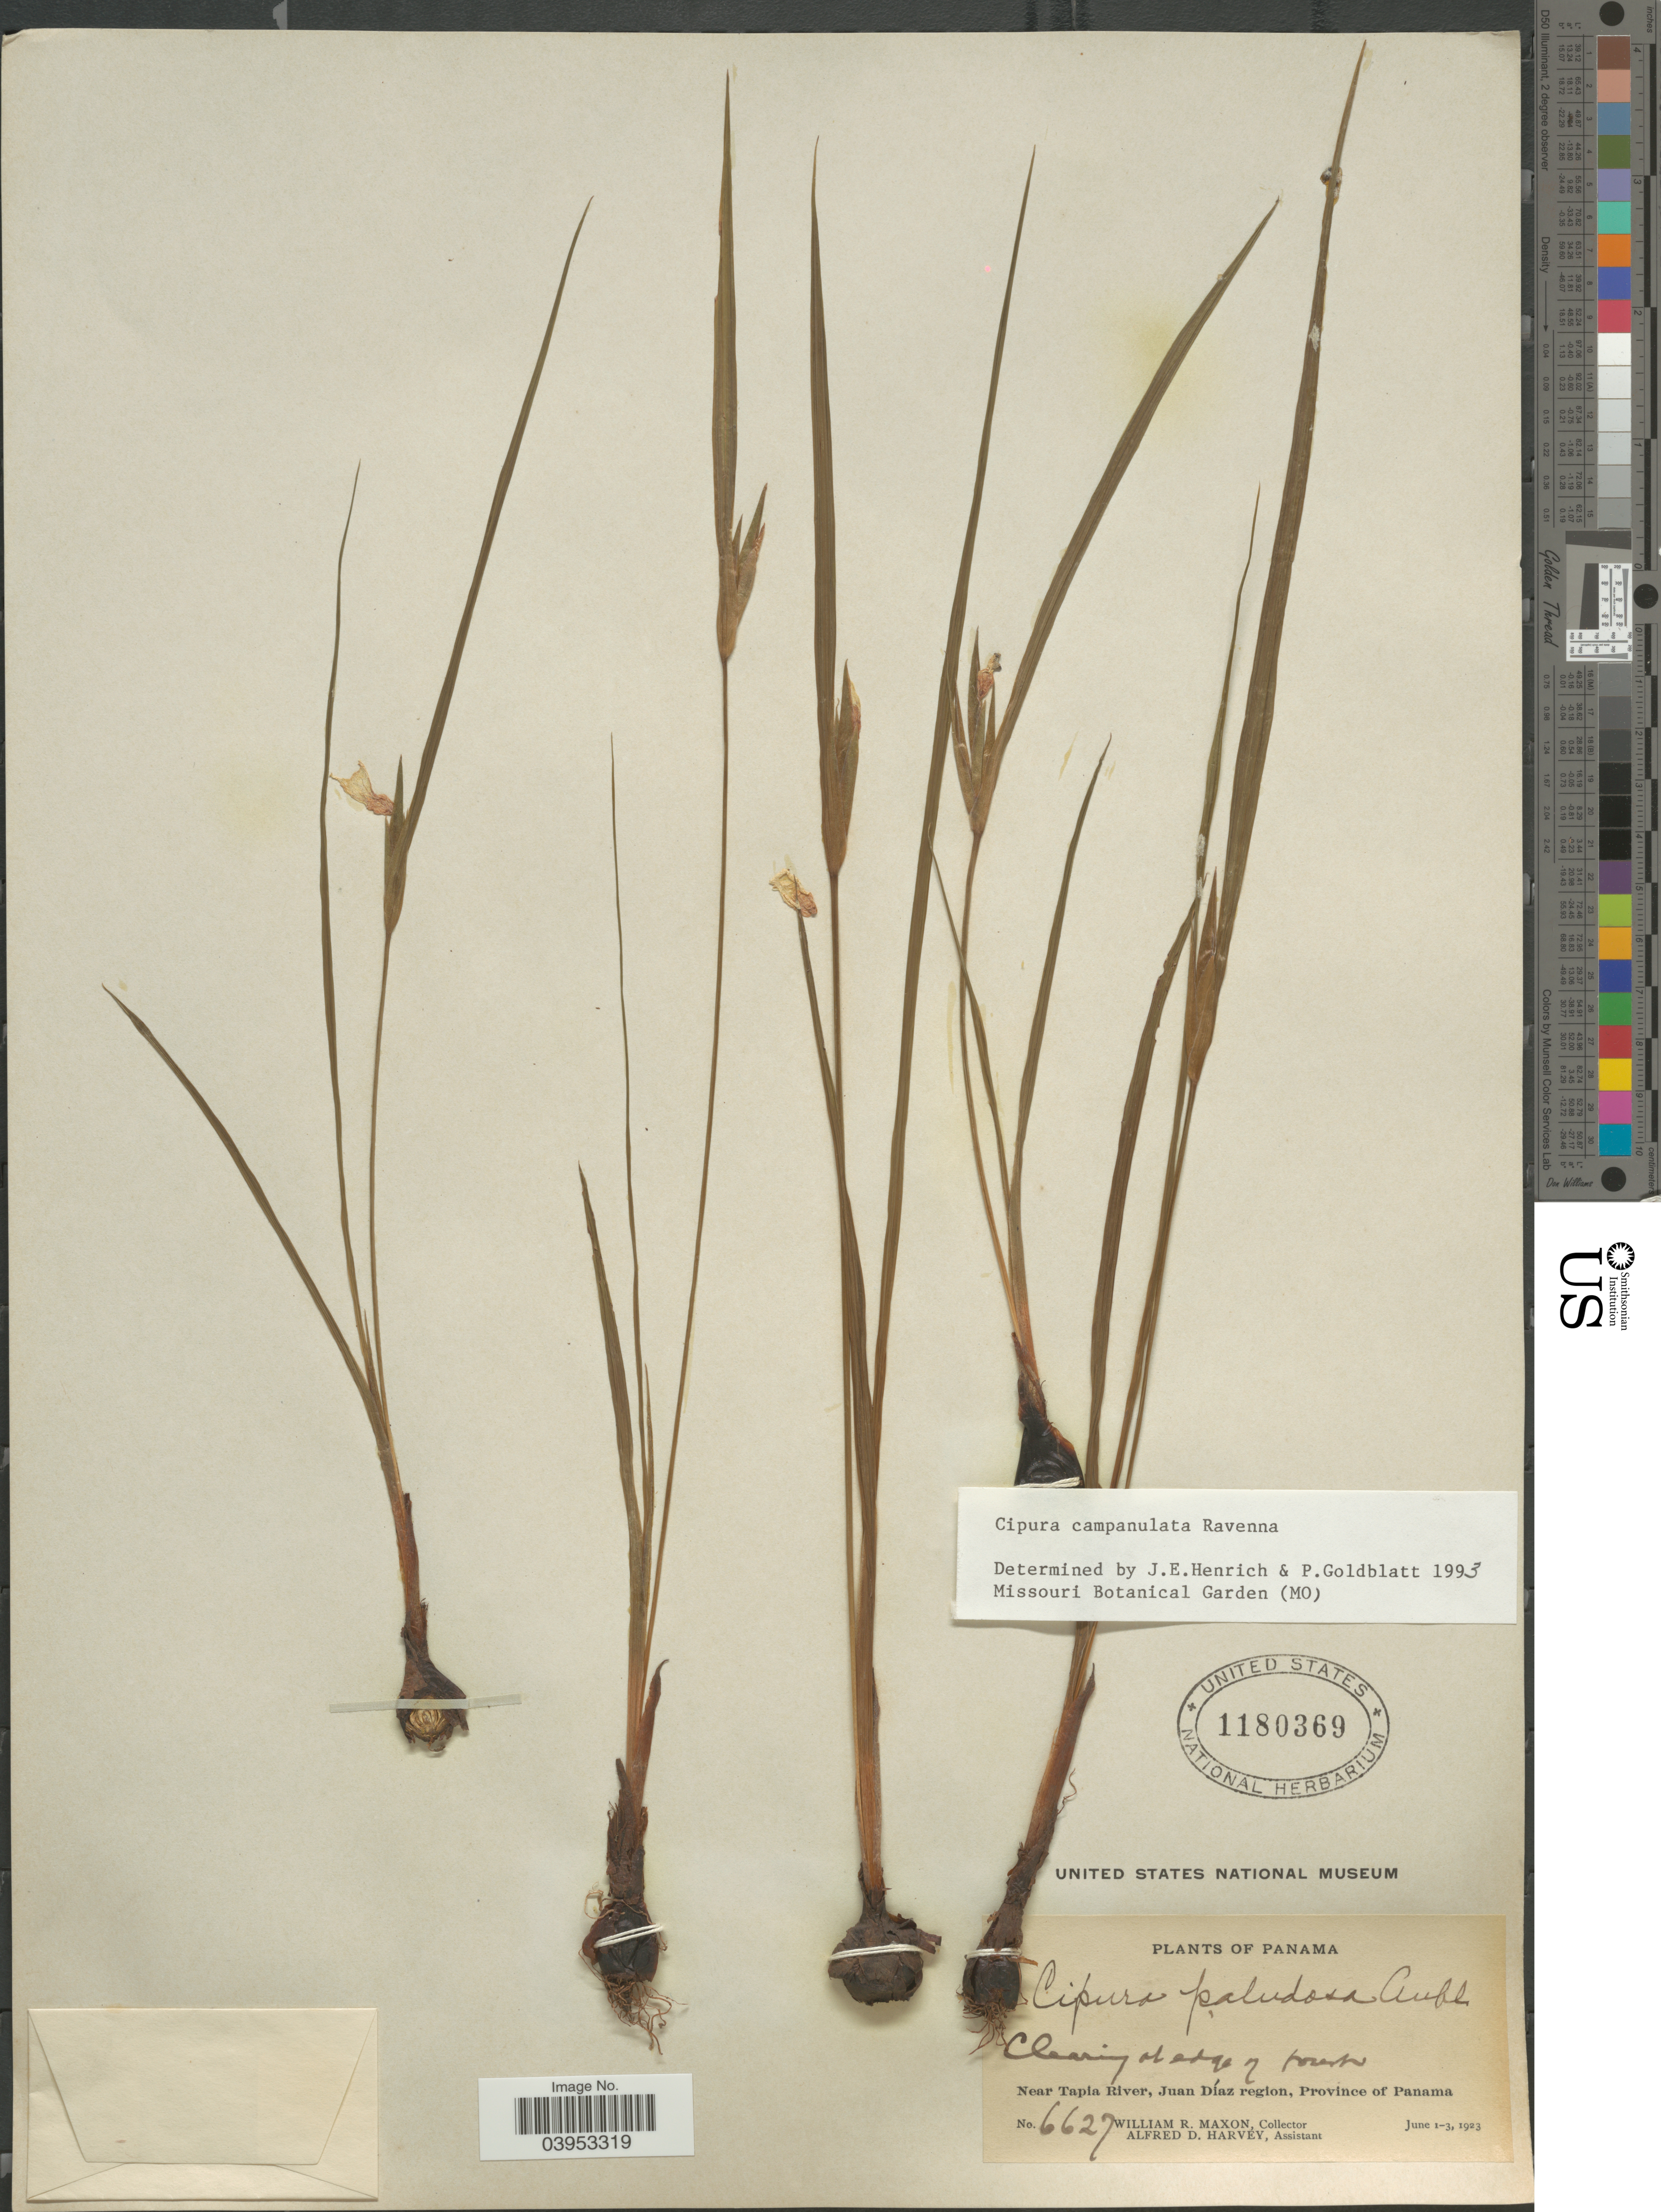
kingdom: Plantae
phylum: Tracheophyta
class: Liliopsida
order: Asparagales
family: Iridaceae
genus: Cipura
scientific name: Cipura campanulata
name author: Ravenna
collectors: W. R. Maxon & A. D. Harvey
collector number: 6627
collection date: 1923-06-01/1923-06-03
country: Panama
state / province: Panamá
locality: Near Tapia River, Juan Díaz region.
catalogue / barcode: US 1180369